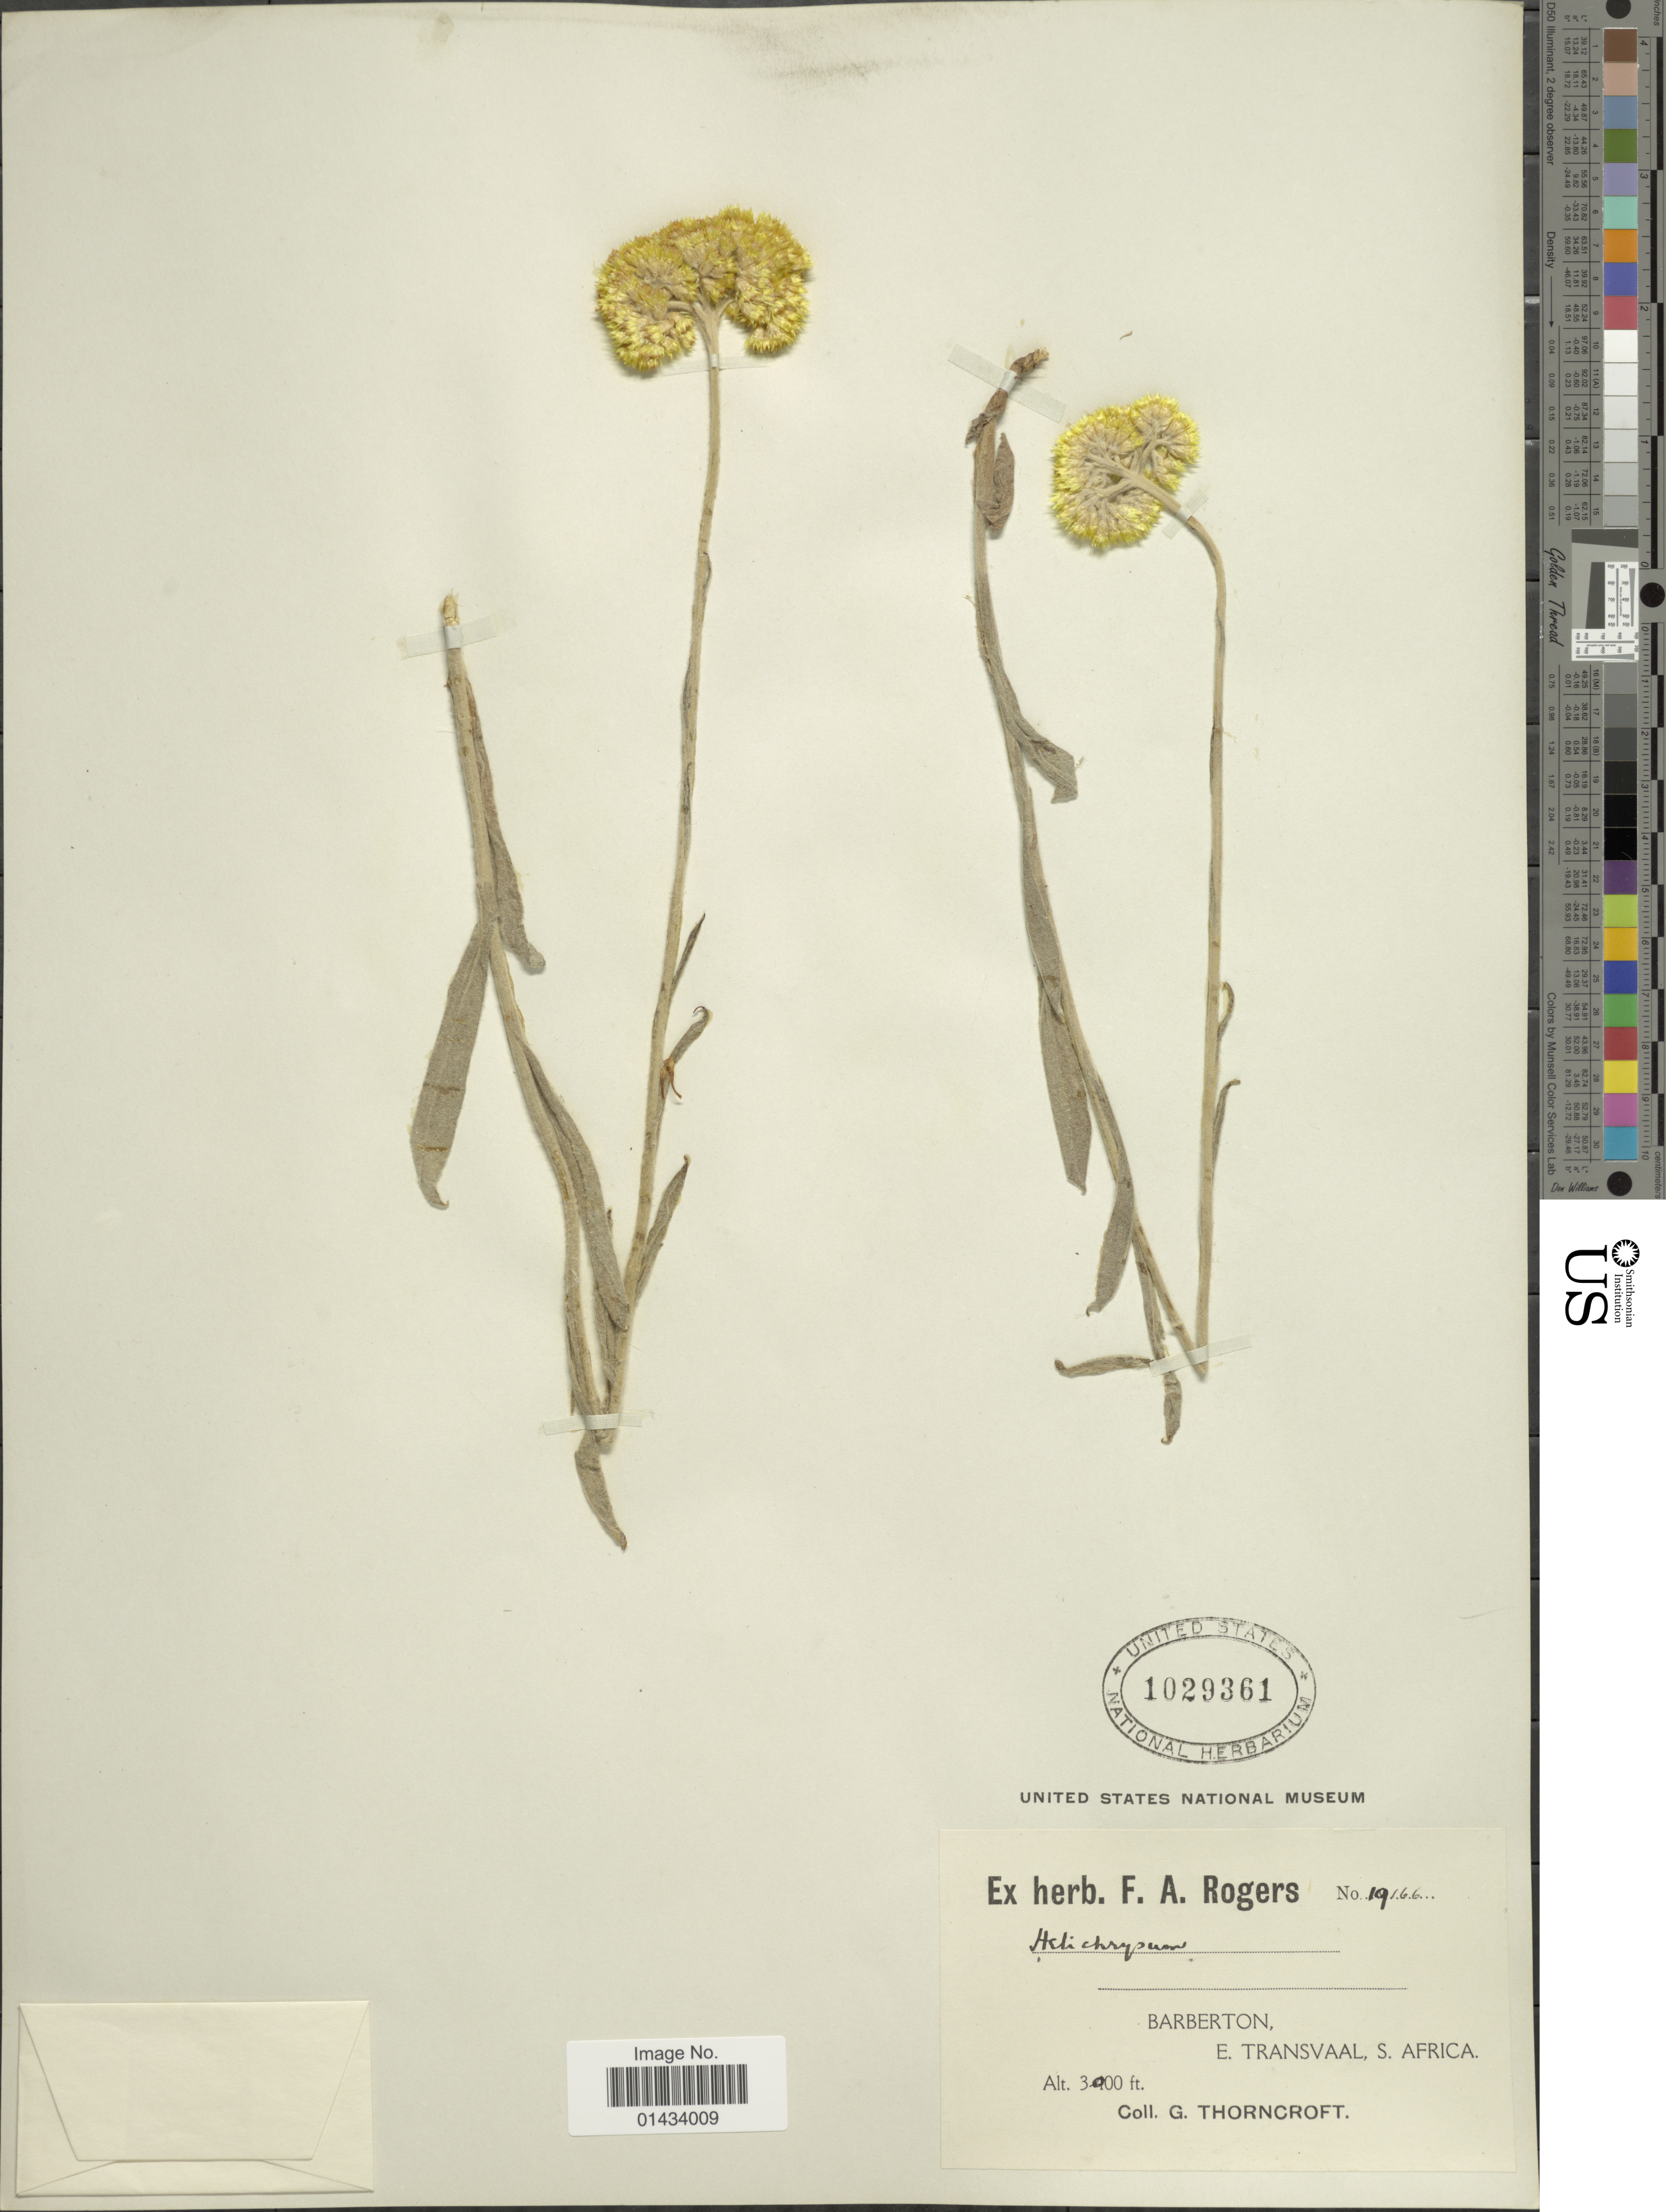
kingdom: Plantae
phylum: Tracheophyta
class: Magnoliopsida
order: Asterales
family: Asteraceae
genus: Helichrysum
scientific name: Helichrysum sp.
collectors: G. Thorncroft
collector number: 19166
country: South Africa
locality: Barberton, E. Transvaal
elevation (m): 914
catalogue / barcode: US 1029361